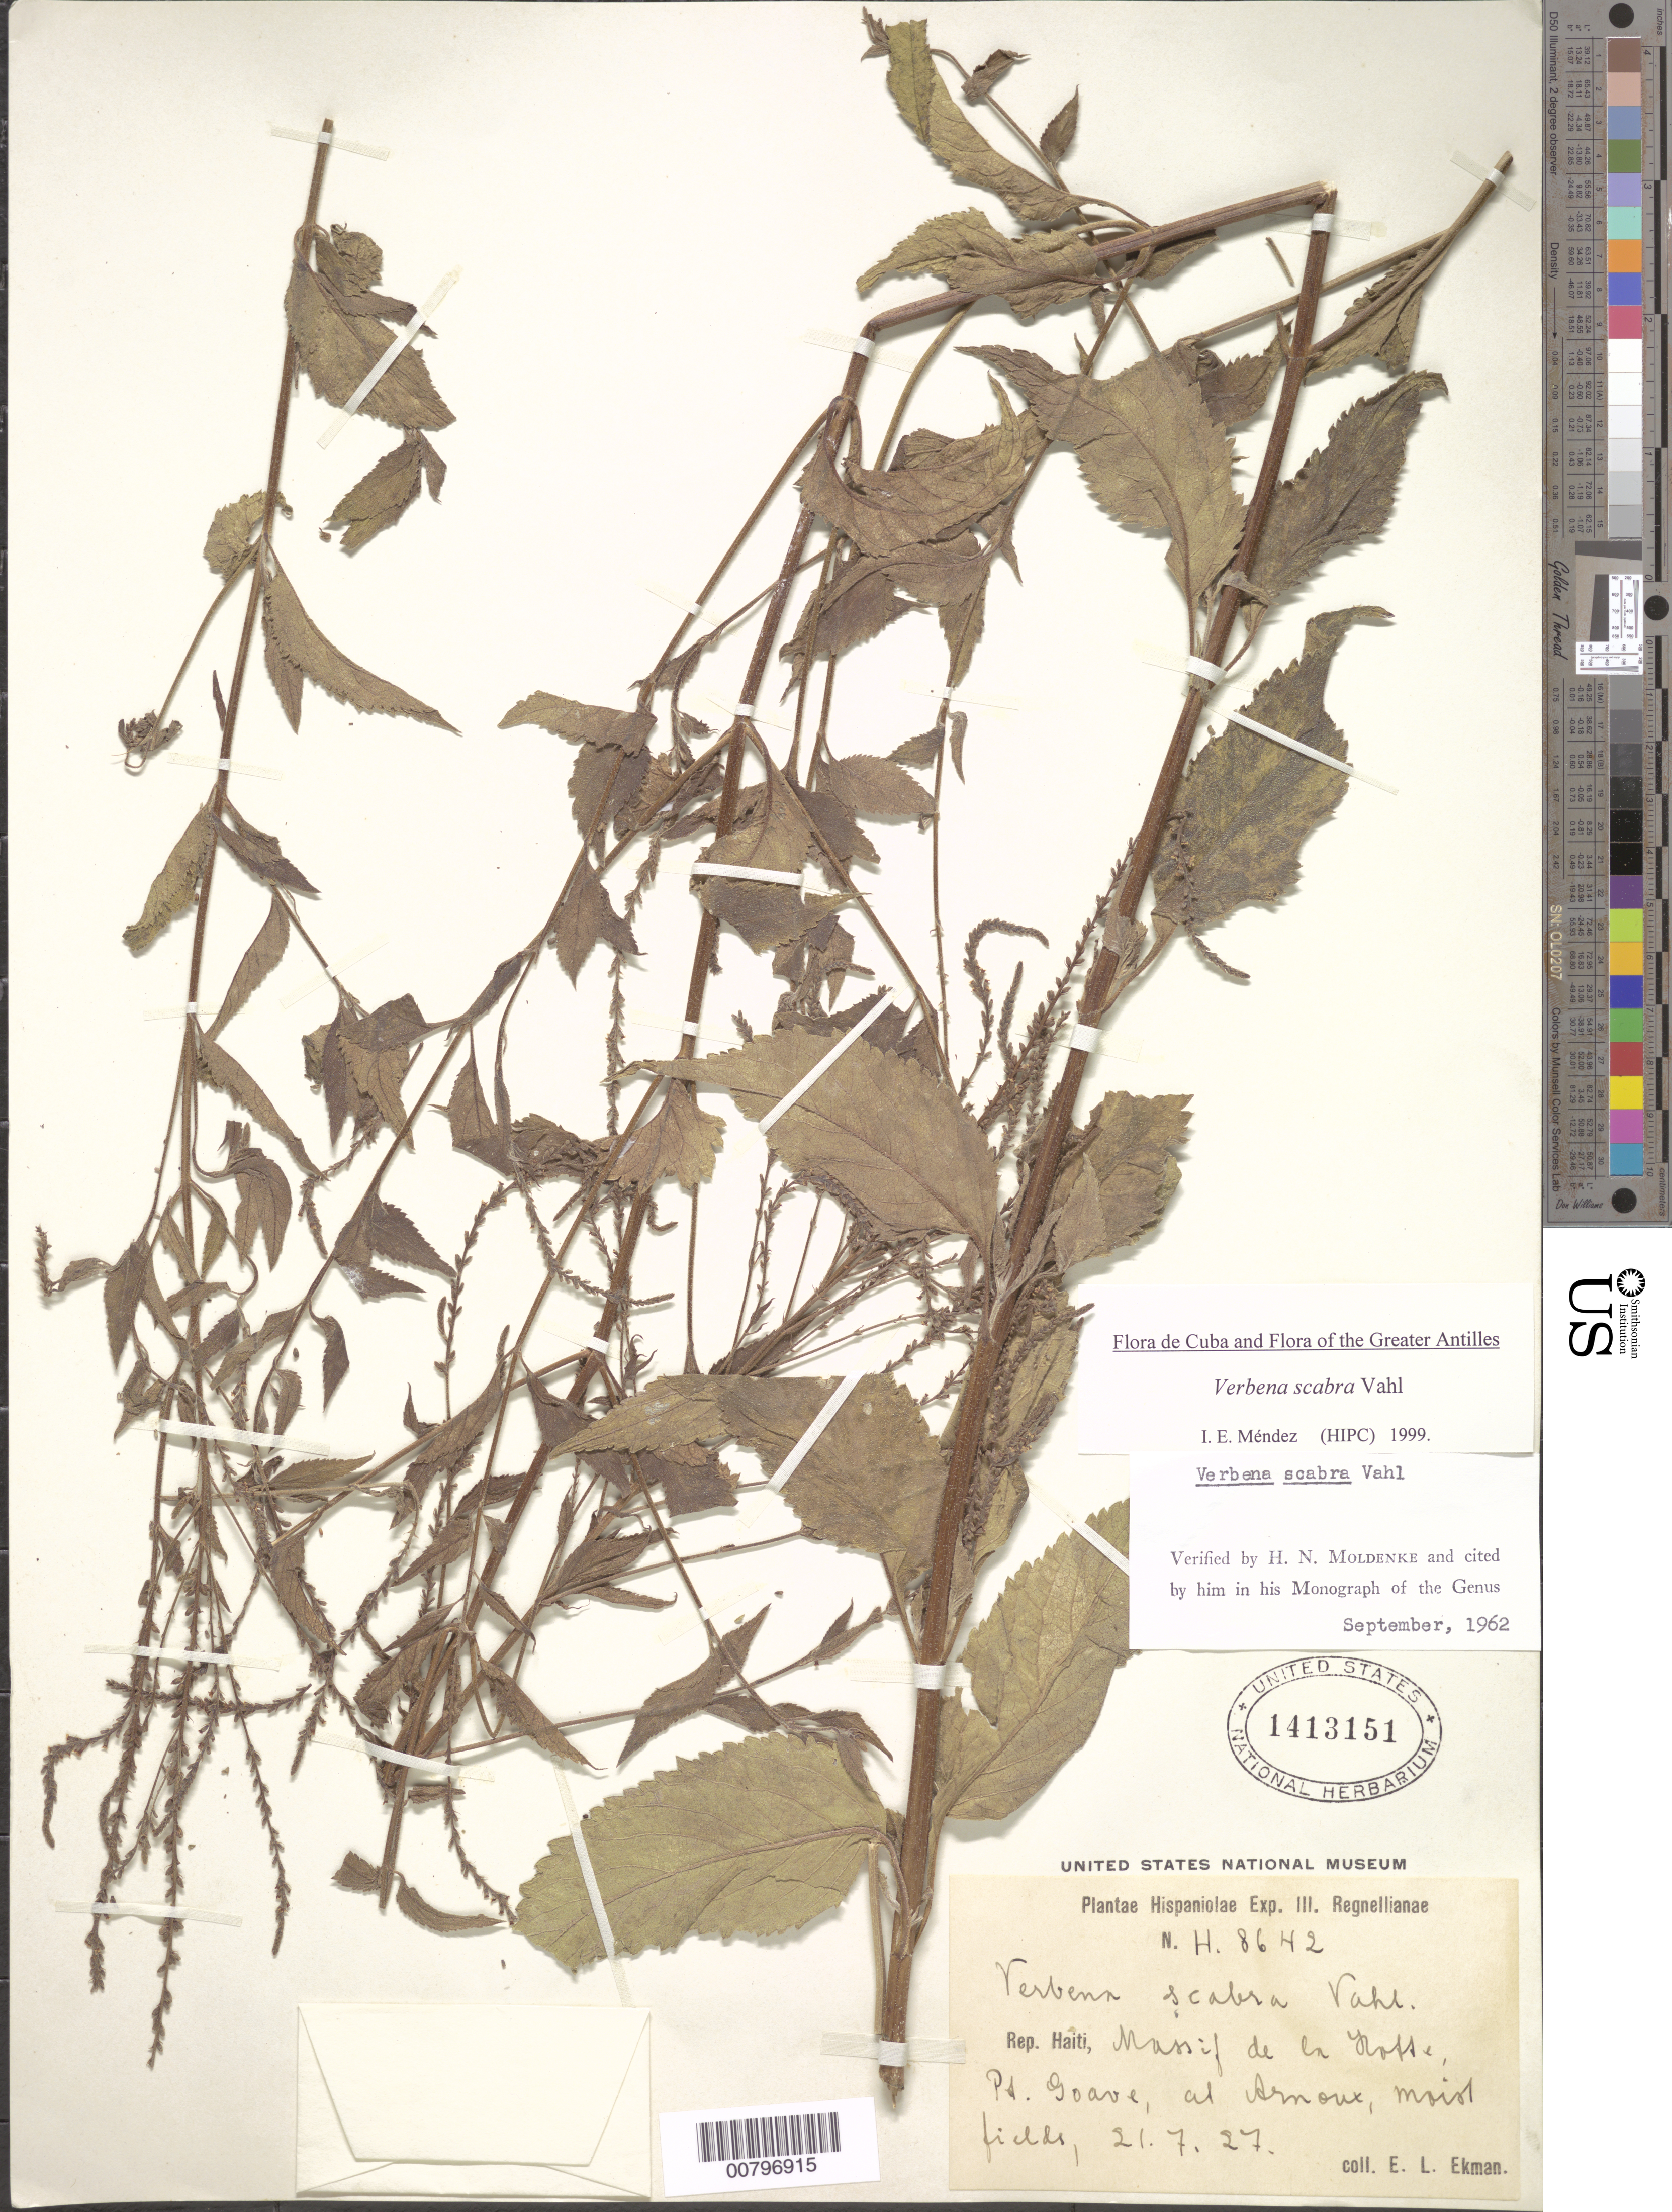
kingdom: Plantae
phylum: Tracheophyta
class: Magnoliopsida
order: Lamiales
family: Verbenaceae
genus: Verbena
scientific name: Verbena scabra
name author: Vahl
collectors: E. L. Ekman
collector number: H 8642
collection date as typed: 21 Jul 1927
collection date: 1927-07-21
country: Haiti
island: Hispaniola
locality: Massif de la Yloss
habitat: Moist fields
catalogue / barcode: US 1413151